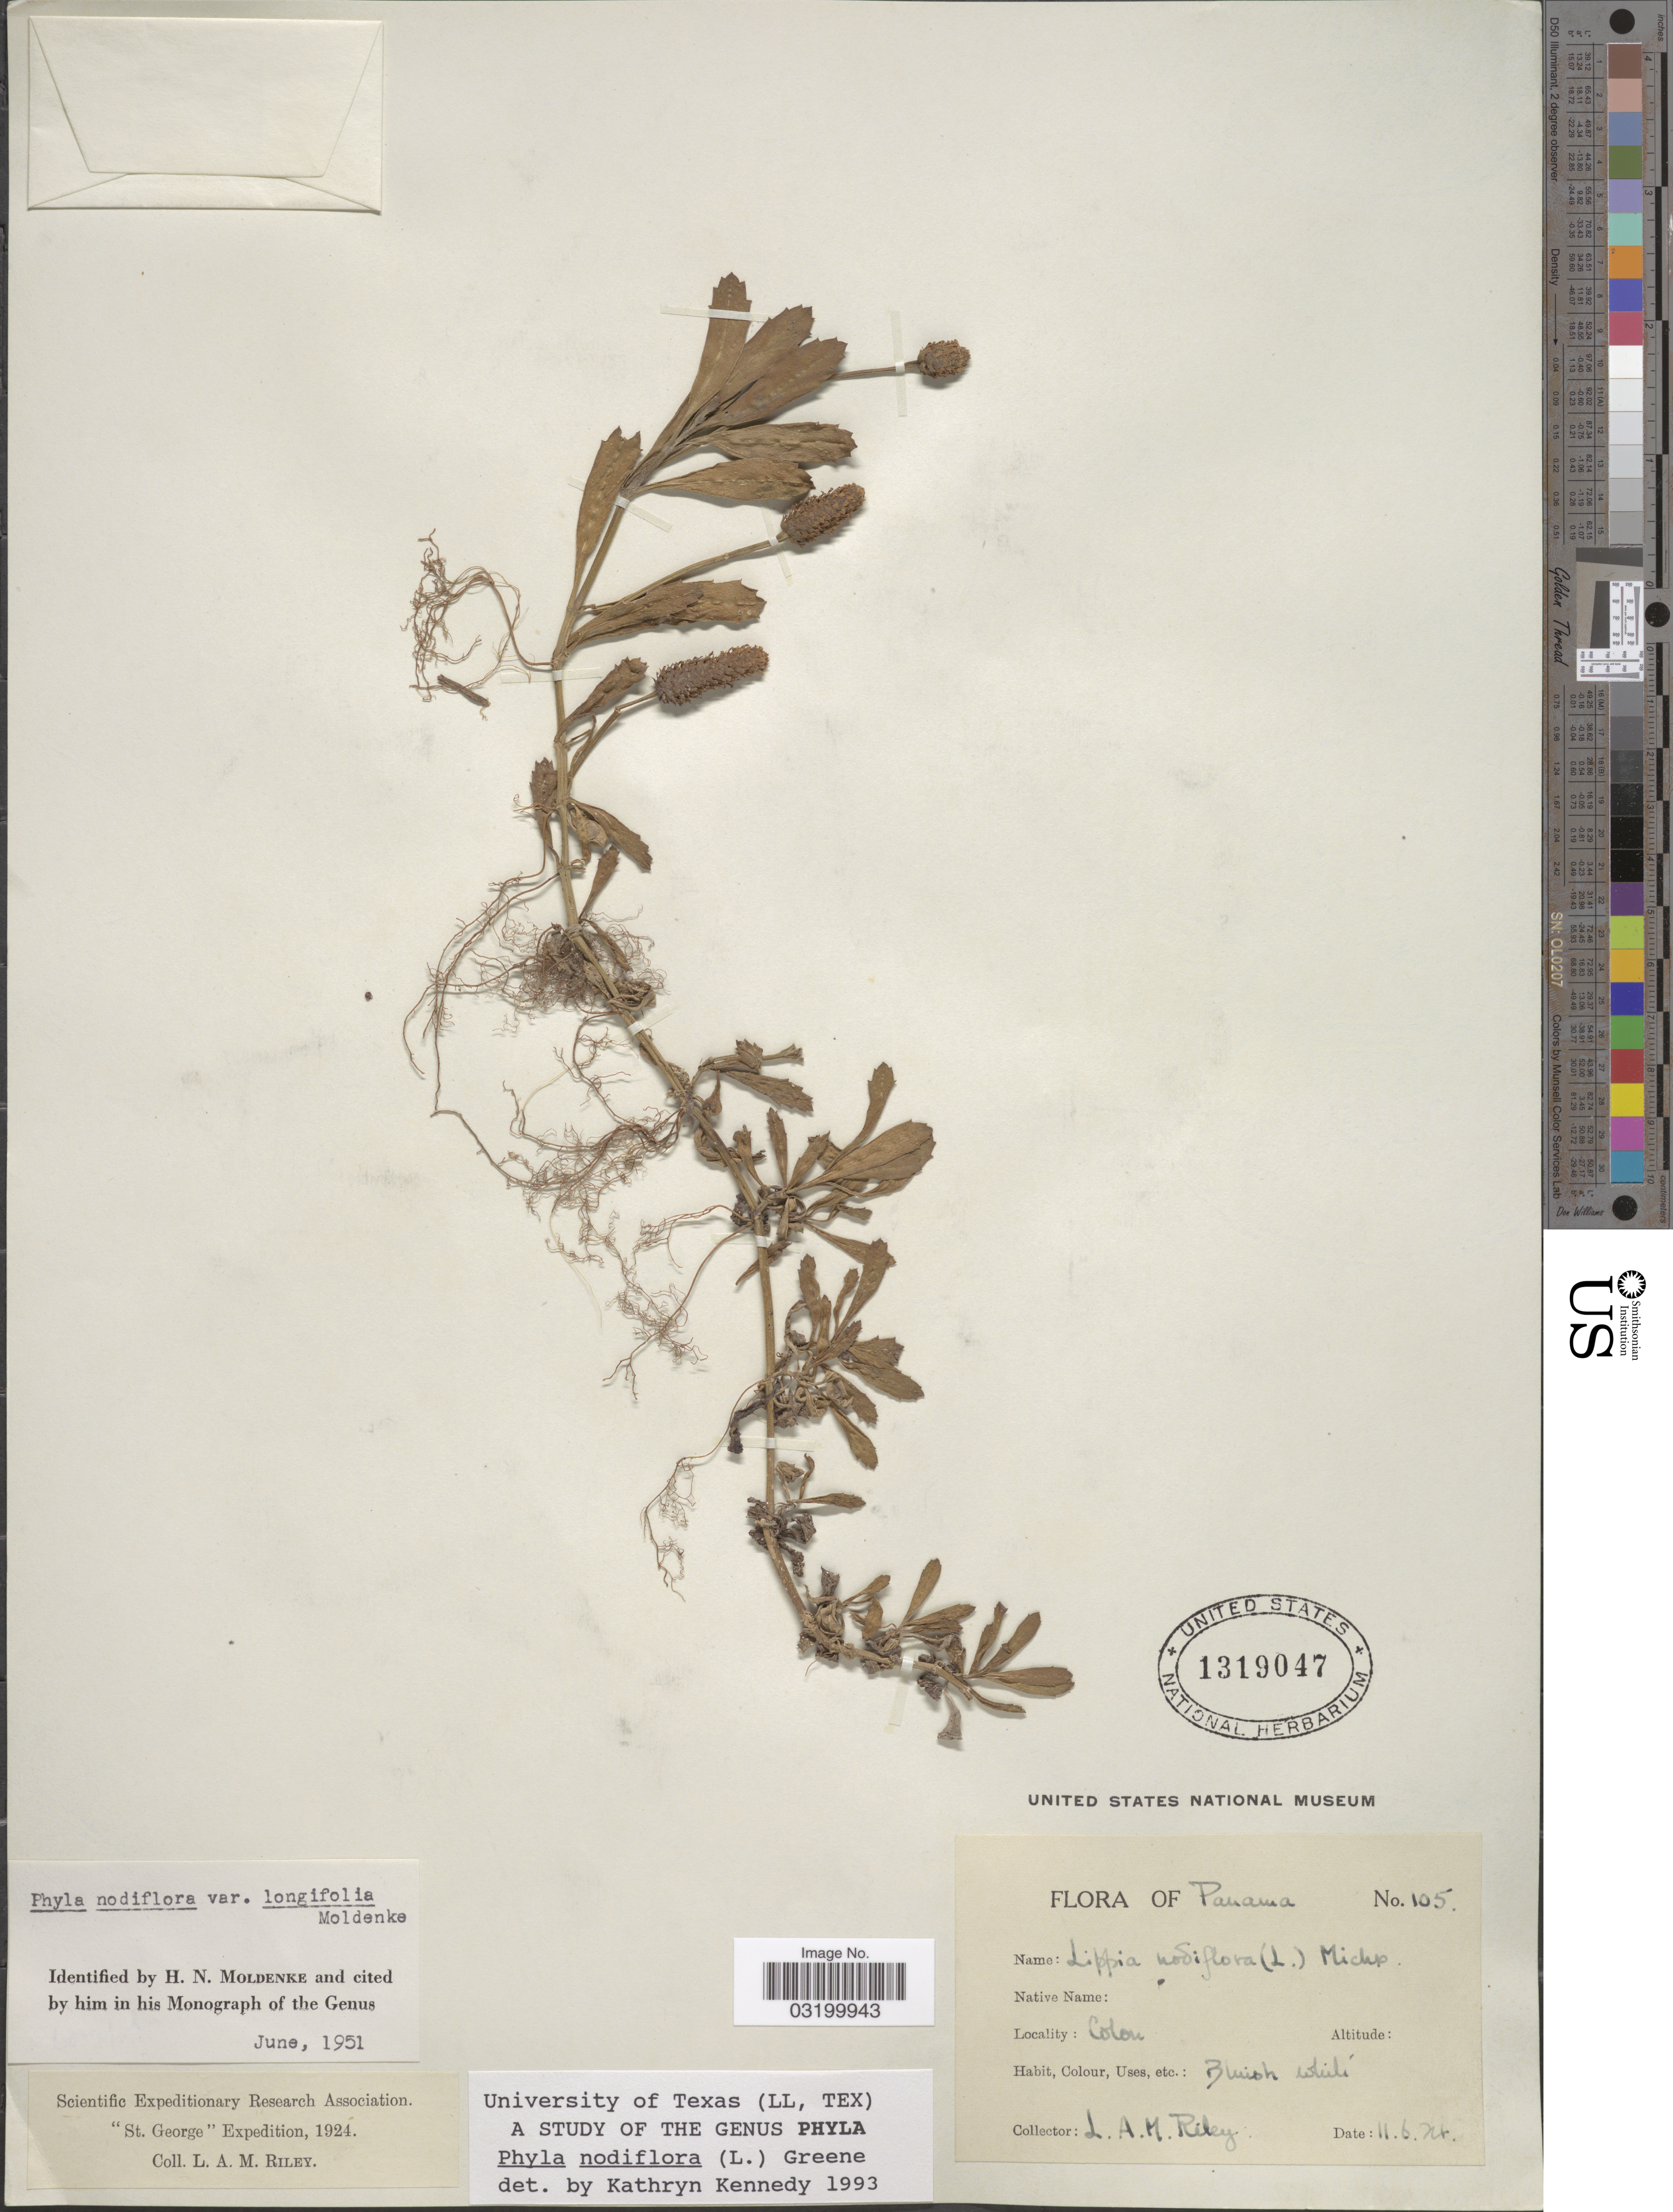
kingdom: Plantae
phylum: Tracheophyta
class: Magnoliopsida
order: Lamiales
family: Verbenaceae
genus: Phyla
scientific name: Phyla nodiflora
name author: (L.) Greene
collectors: L. A. M. Riley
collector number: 105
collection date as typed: Transcribed d/m/y: 11/6/24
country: Panama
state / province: Colón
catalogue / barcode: US 1319047